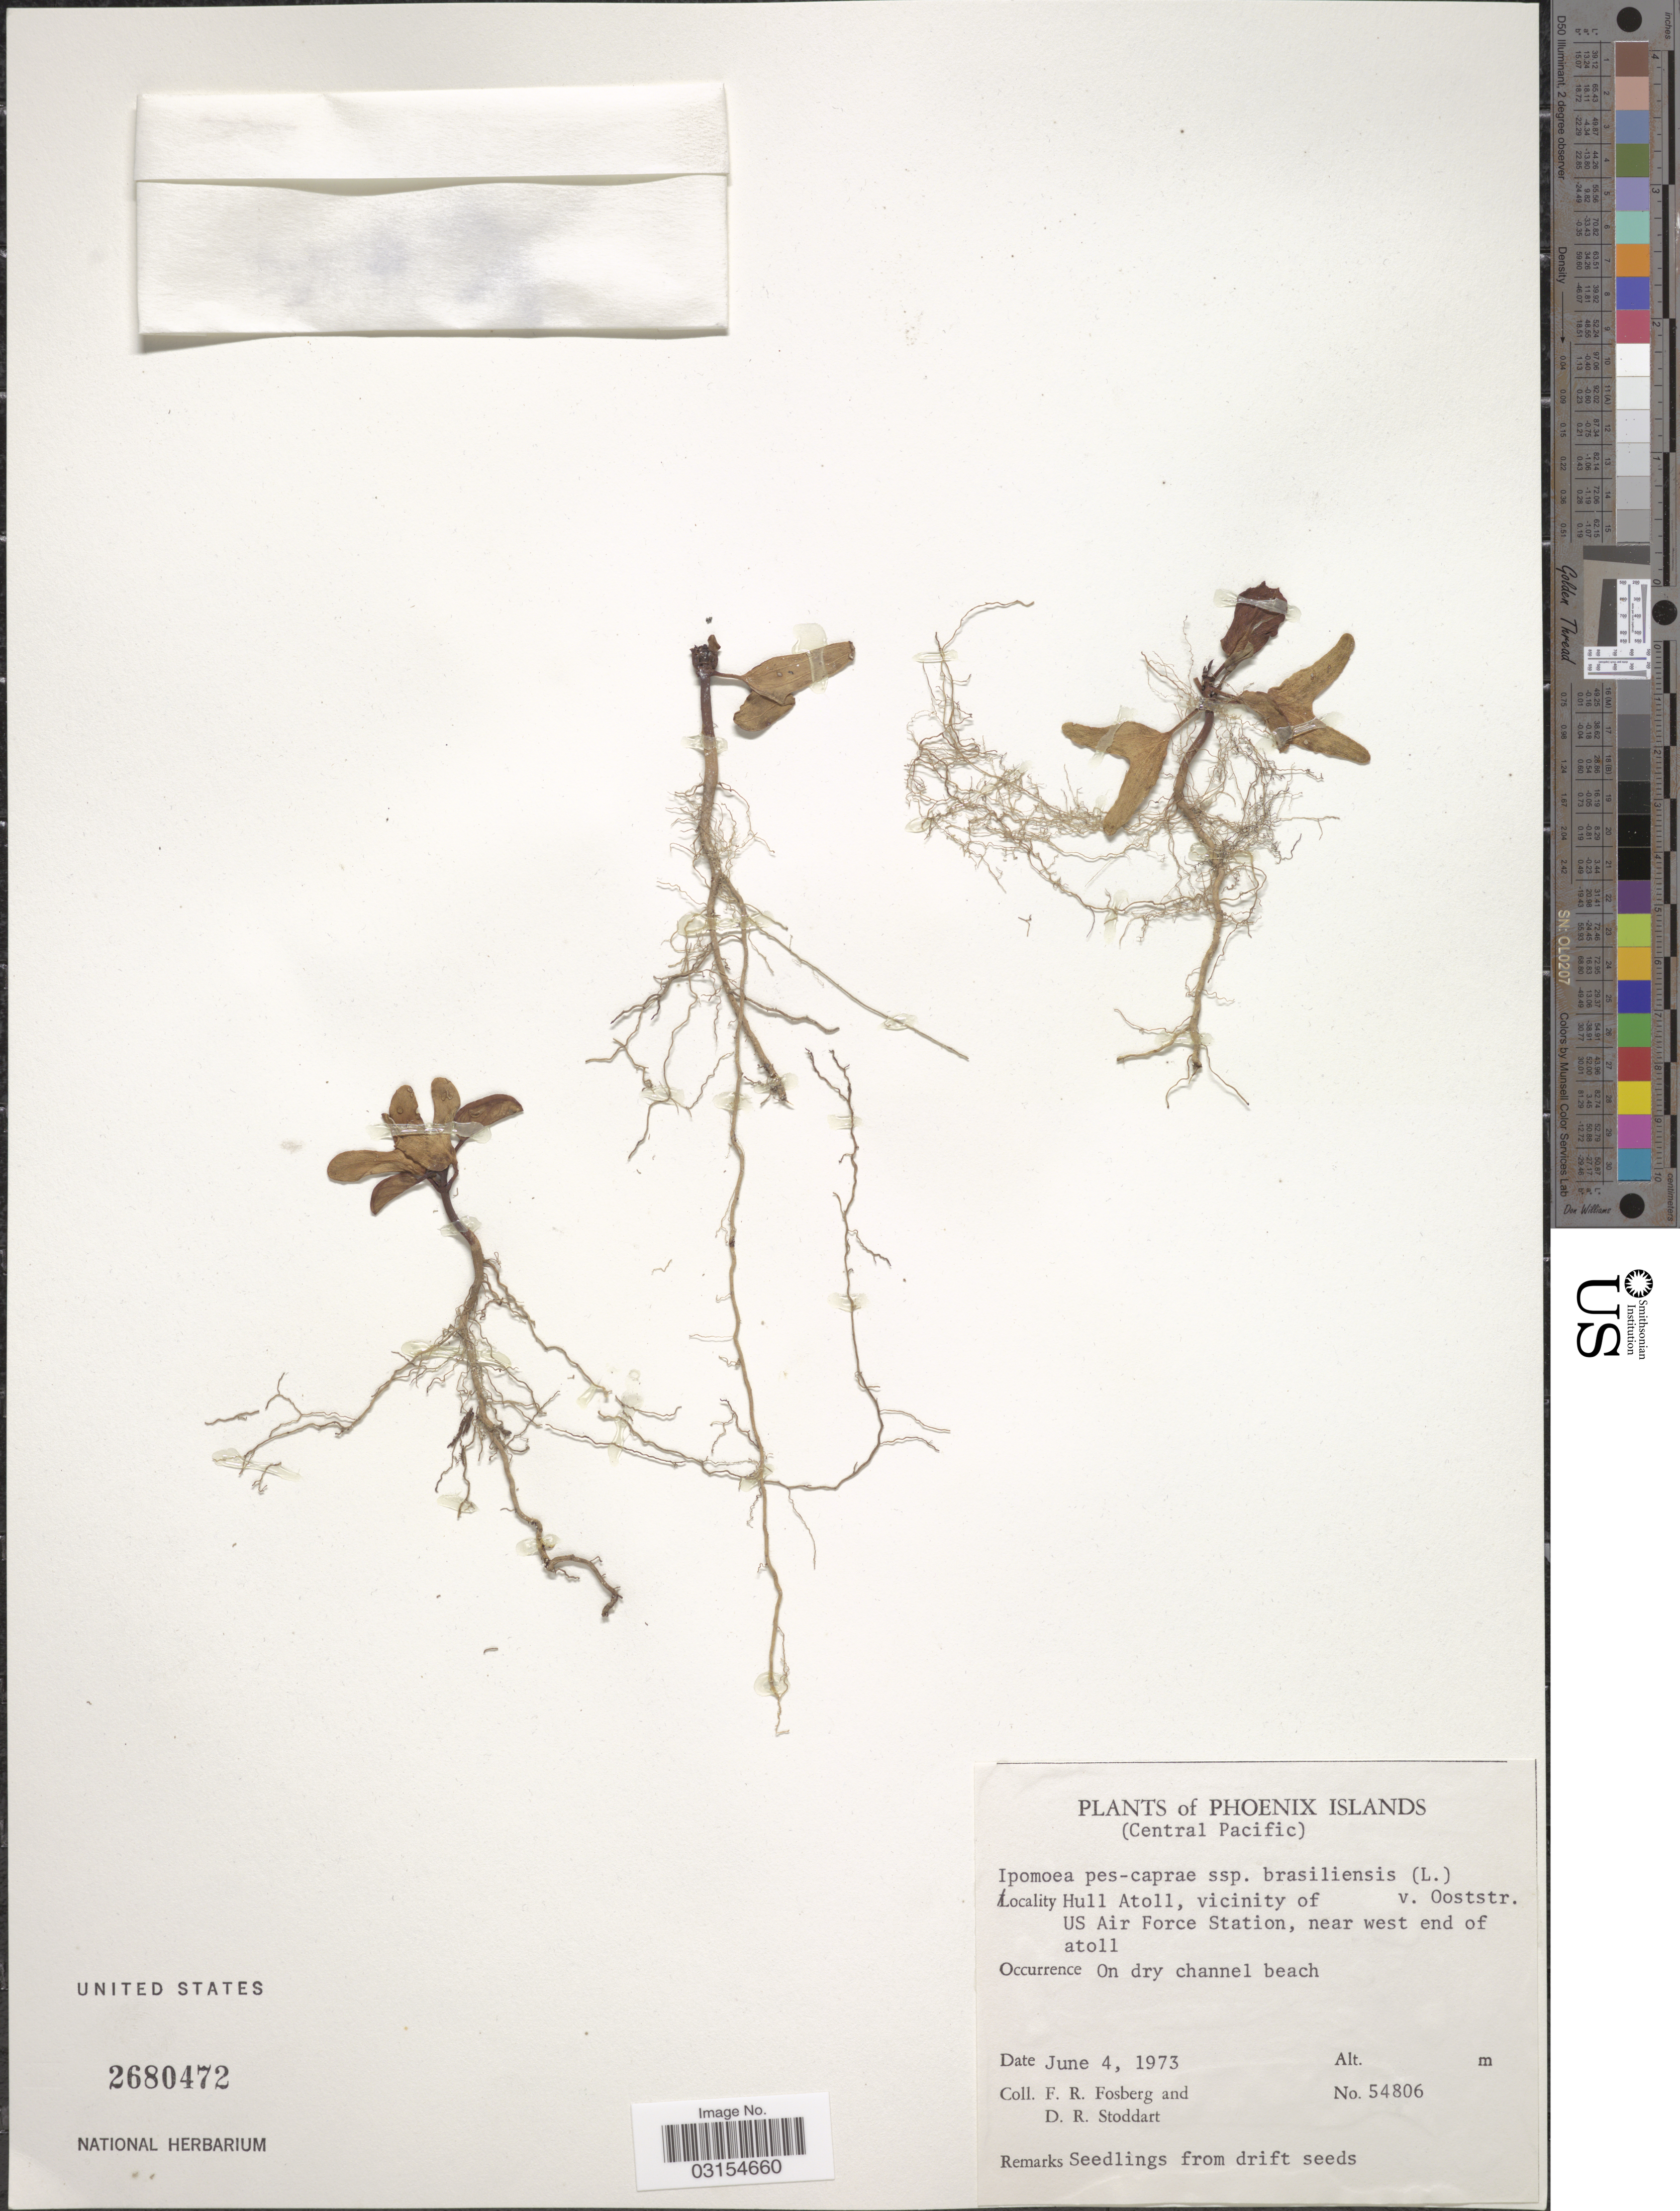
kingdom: Plantae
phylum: Tracheophyta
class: Magnoliopsida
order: Solanales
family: Convolvulaceae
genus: Ipomoea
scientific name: Ipomoea pes-caprae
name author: (L.) R. Br.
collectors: F. R. Fosberg & D. R. Stoddart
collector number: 54806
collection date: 1973-06-04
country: Kiribati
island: Orona [Hull] Atoll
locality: Phoenix Islands (Central Pacific), Hull Atoll, vicinity of US Air Force Station, near west end of atoll.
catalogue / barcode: US 2680472